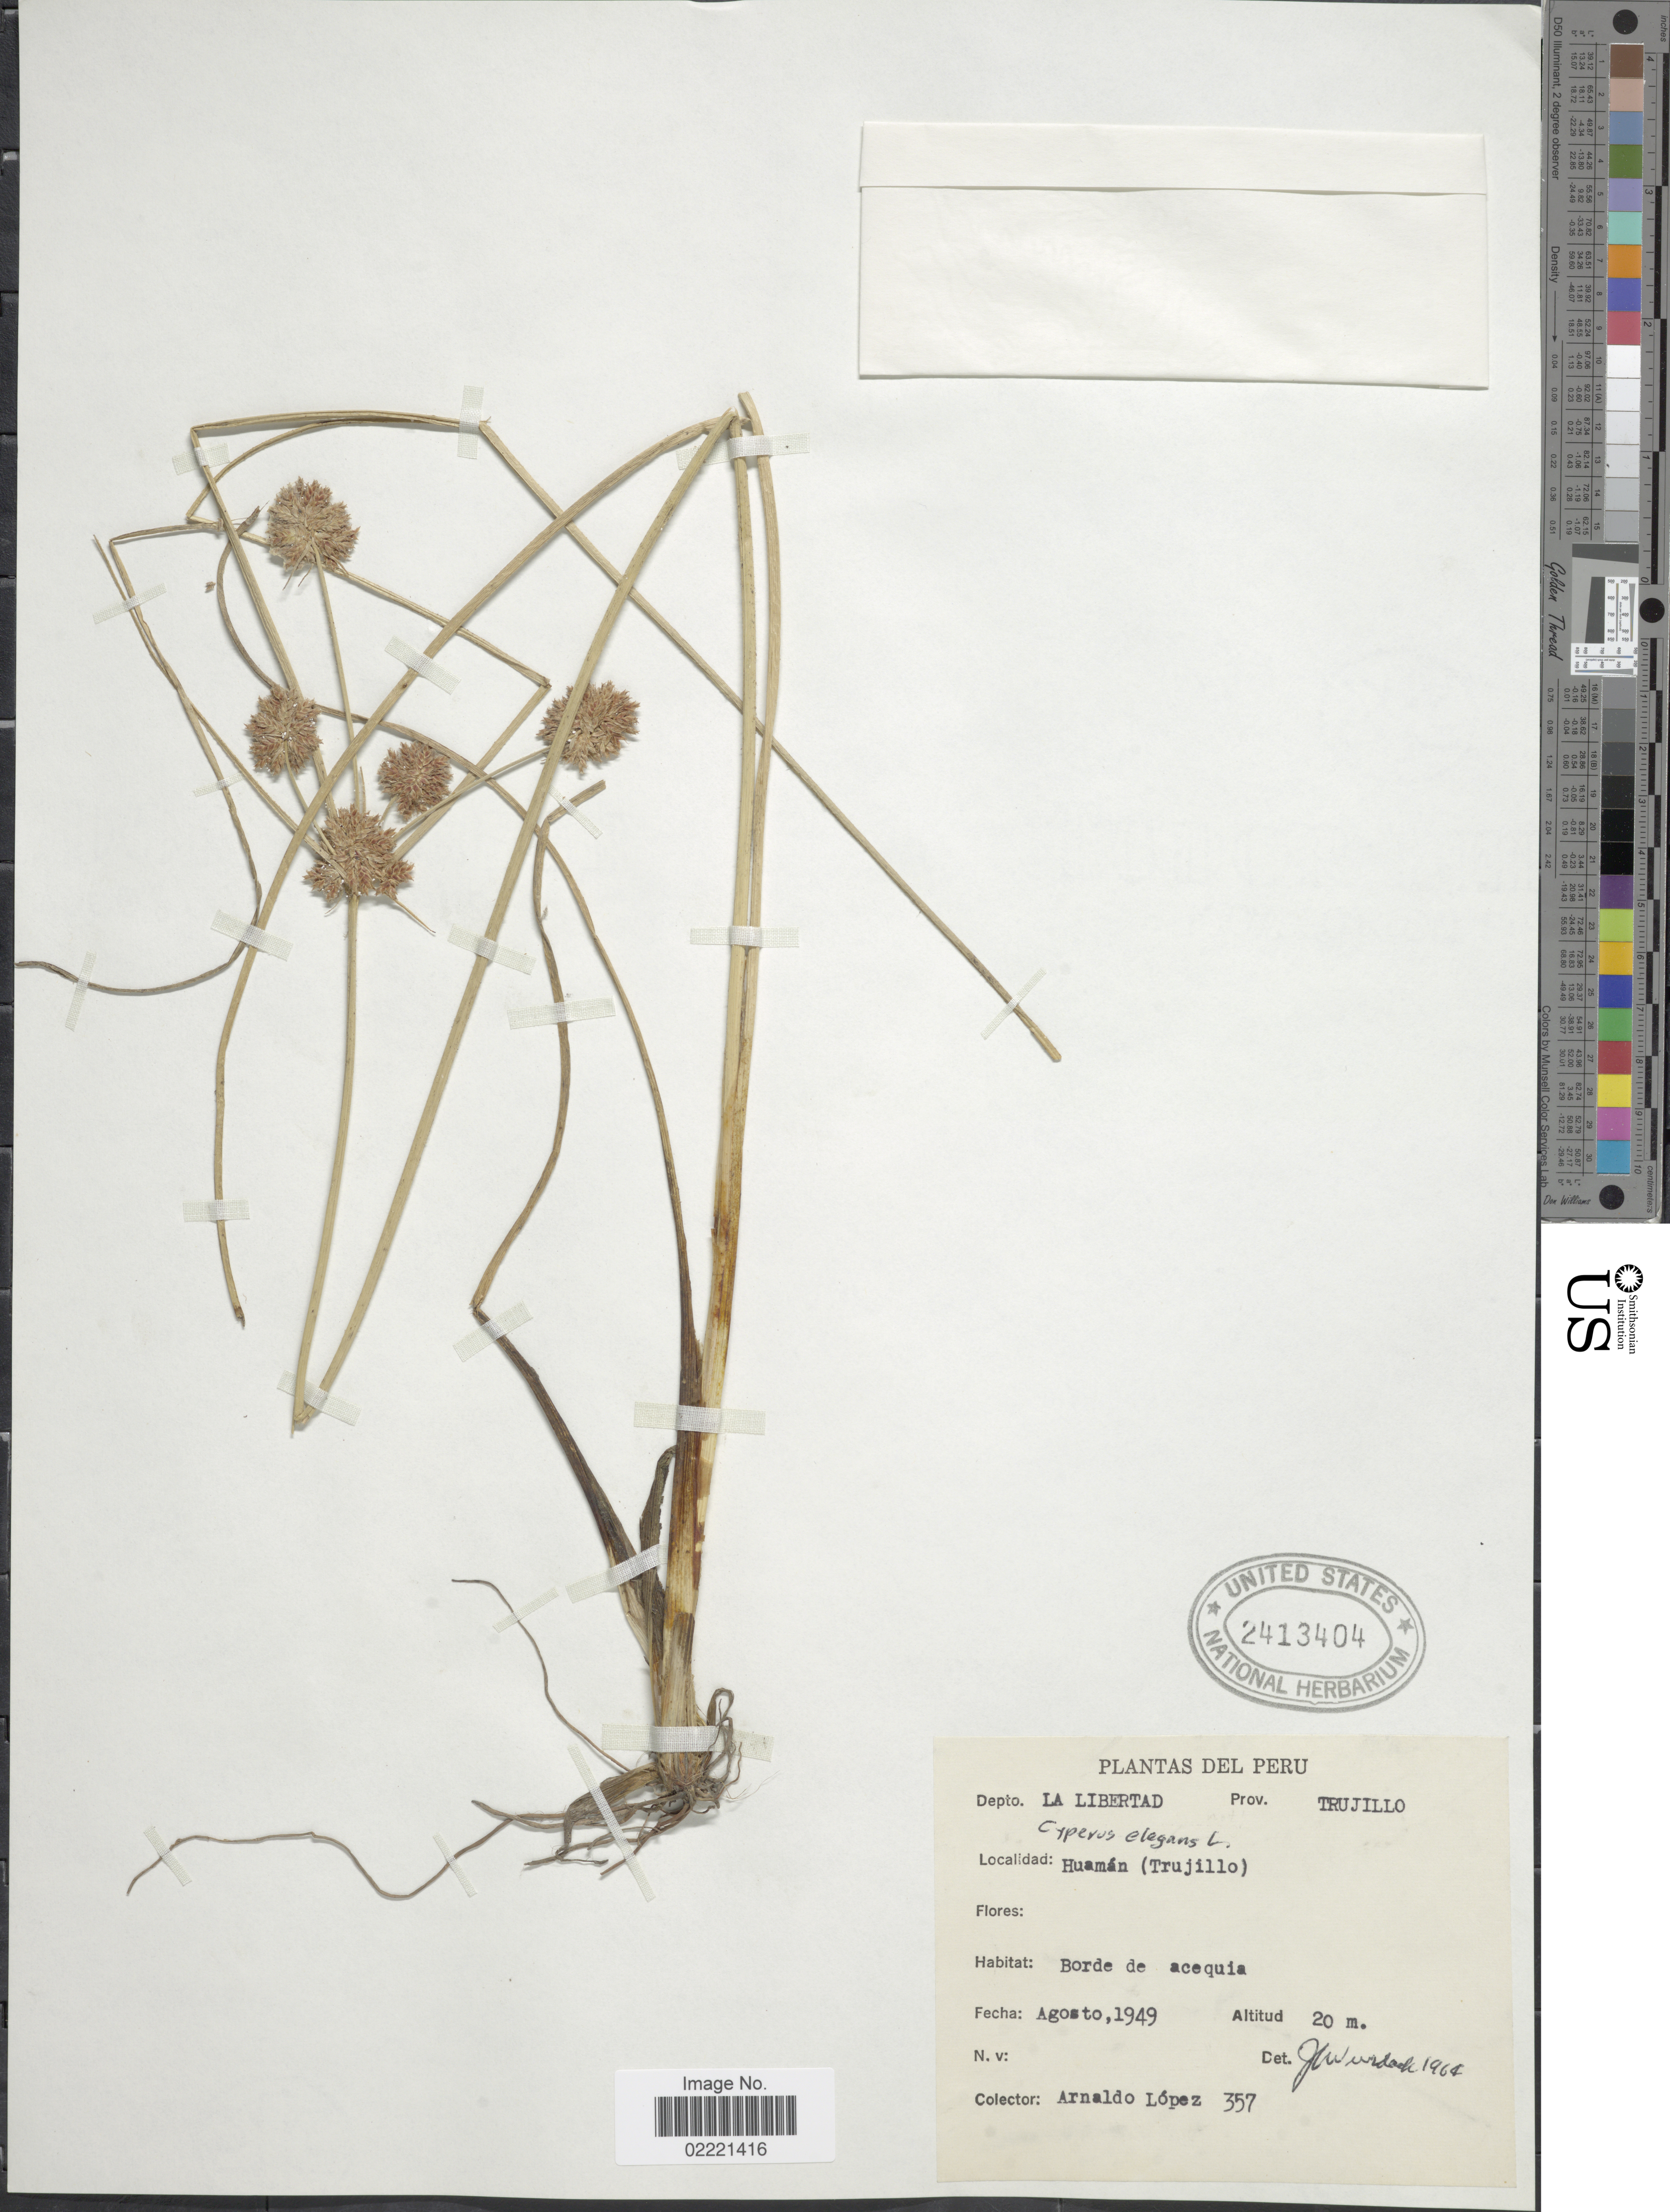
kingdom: Plantae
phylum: Tracheophyta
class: Liliopsida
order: Poales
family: Cyperaceae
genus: Cyperus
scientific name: Cyperus elegans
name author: L.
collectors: A. López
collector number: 357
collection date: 1949-08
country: Peru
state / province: La Libertad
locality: Prov. Trujillo, borde de acequia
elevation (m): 20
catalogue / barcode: US 2413404